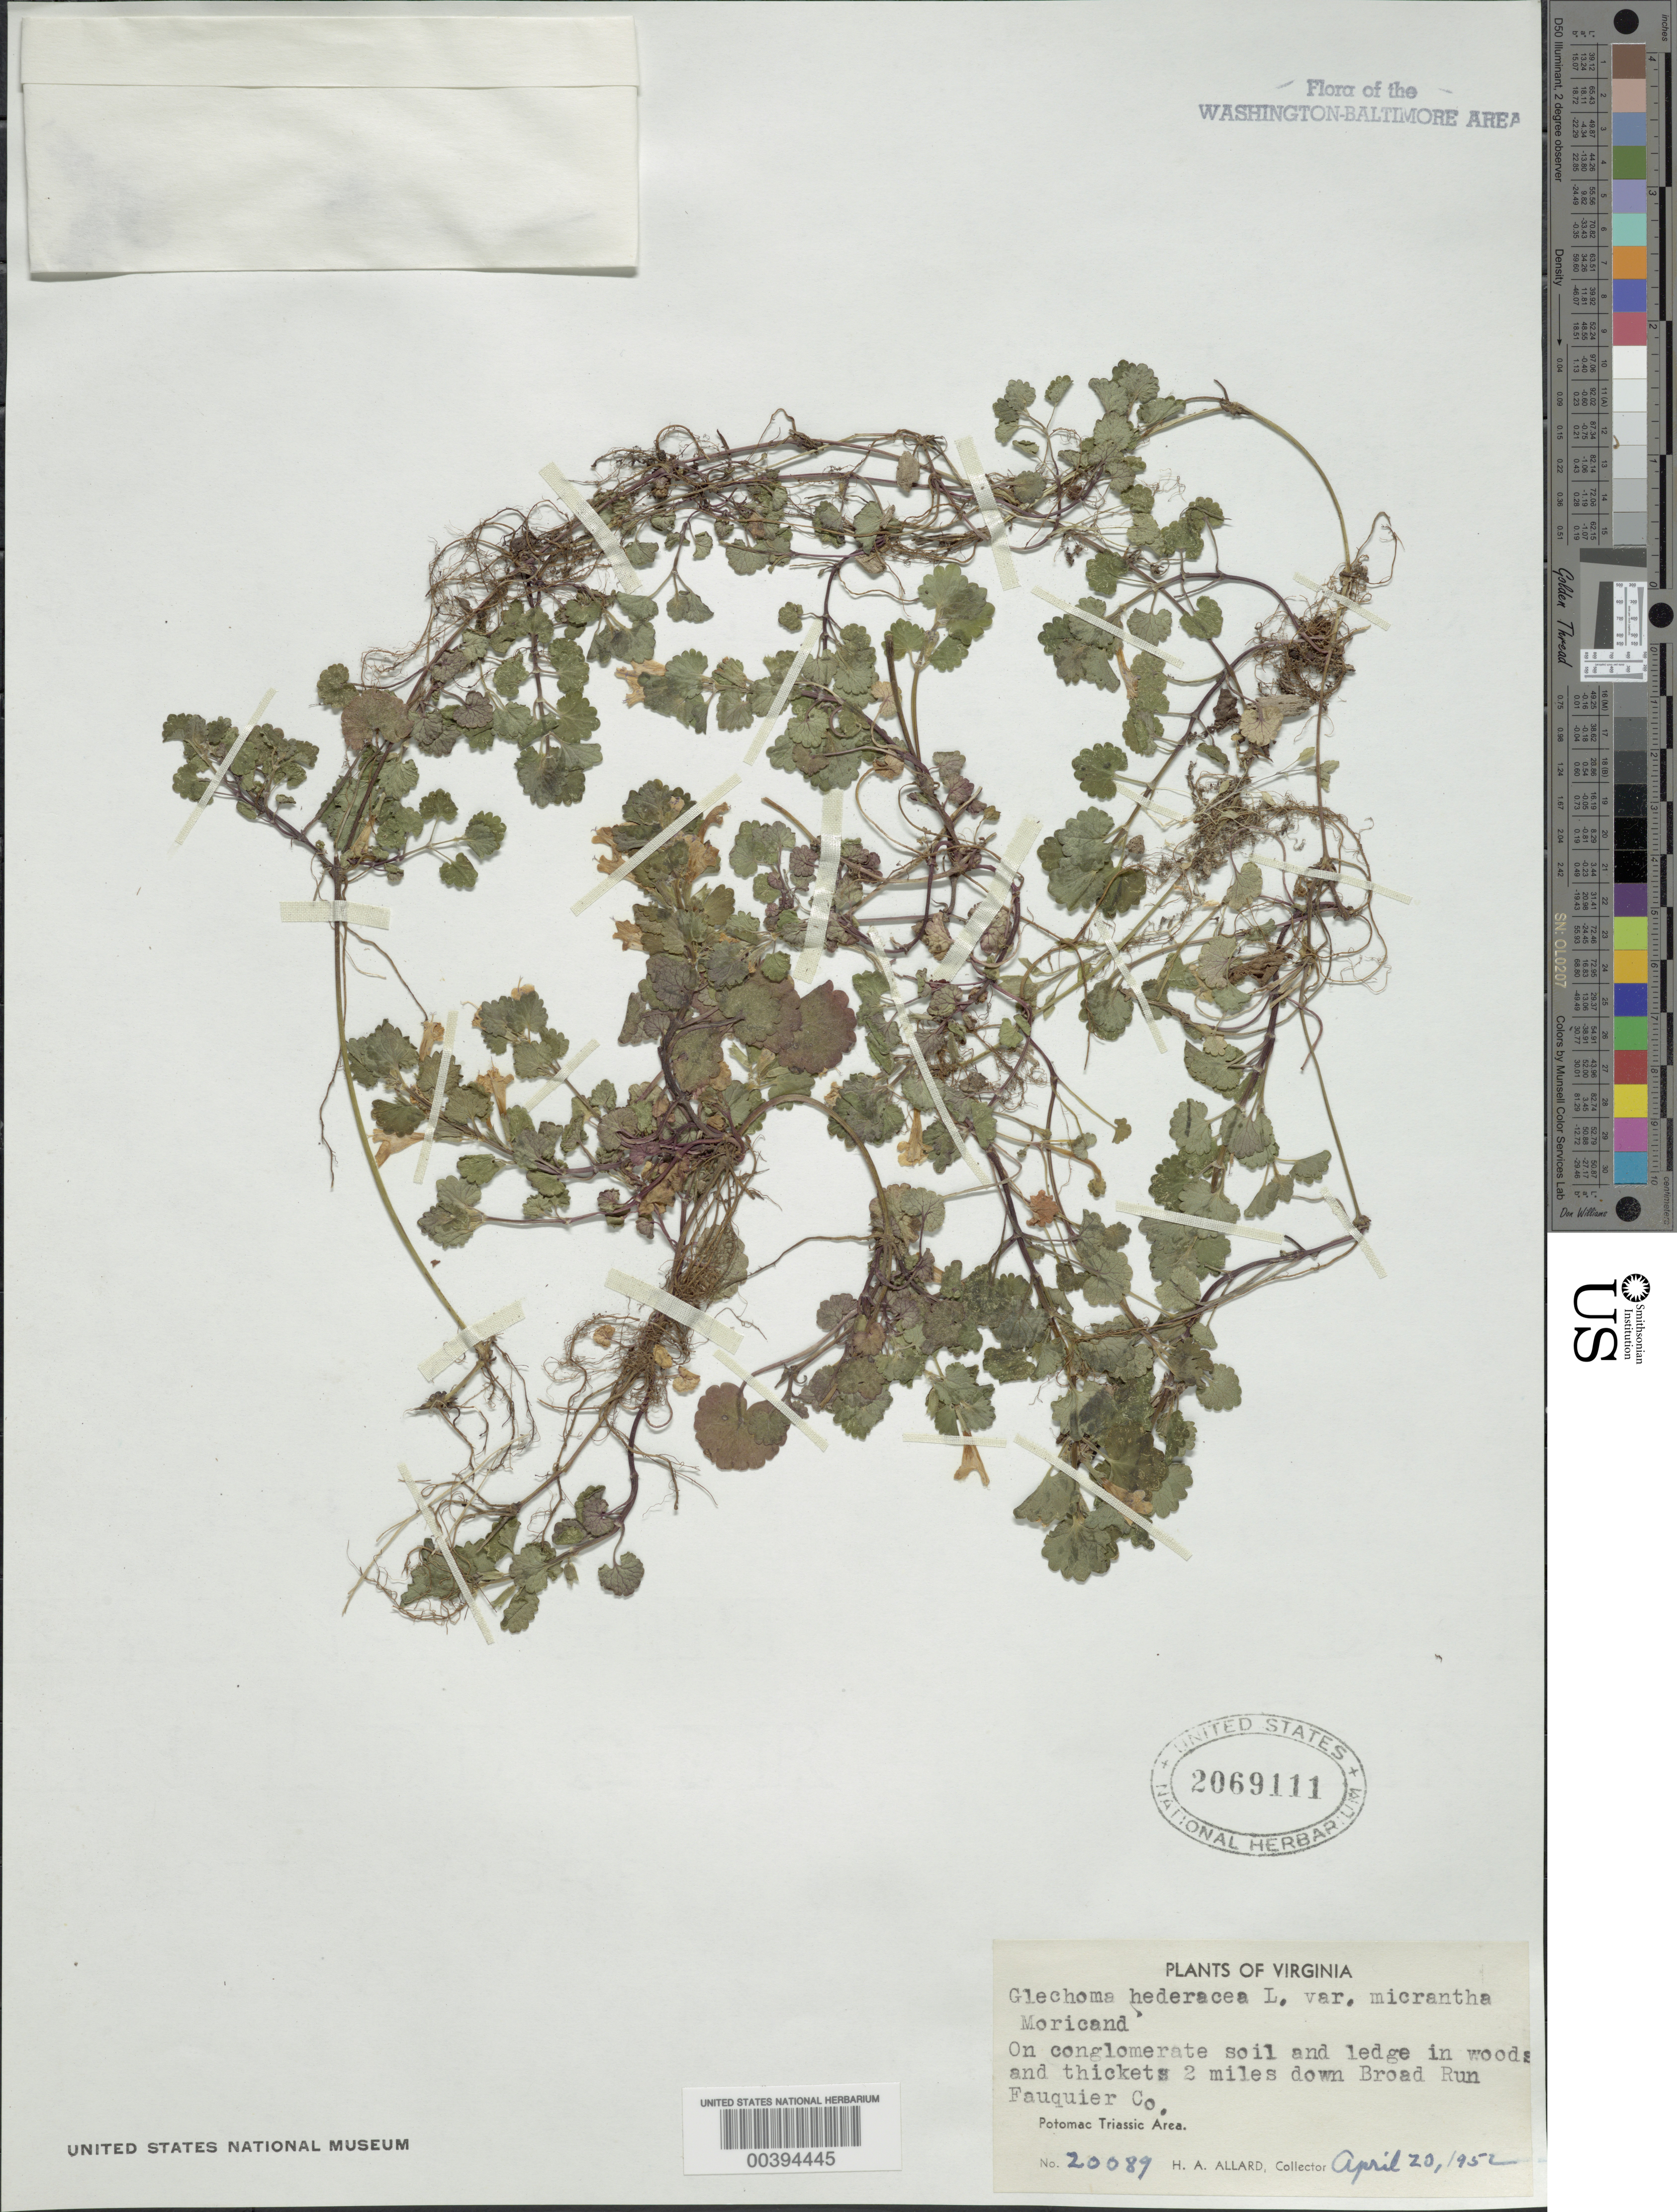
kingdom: Plantae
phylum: Tracheophyta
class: Magnoliopsida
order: Lamiales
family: Lamiaceae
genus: Glechoma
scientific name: Glechoma hederacea var. micrantha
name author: Moric.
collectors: H. A. Allard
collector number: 20089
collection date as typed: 20 Apr 1952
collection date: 1952-04-20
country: United States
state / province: Virginia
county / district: Fauquier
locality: Downstream on Broad Run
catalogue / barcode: US 2069111